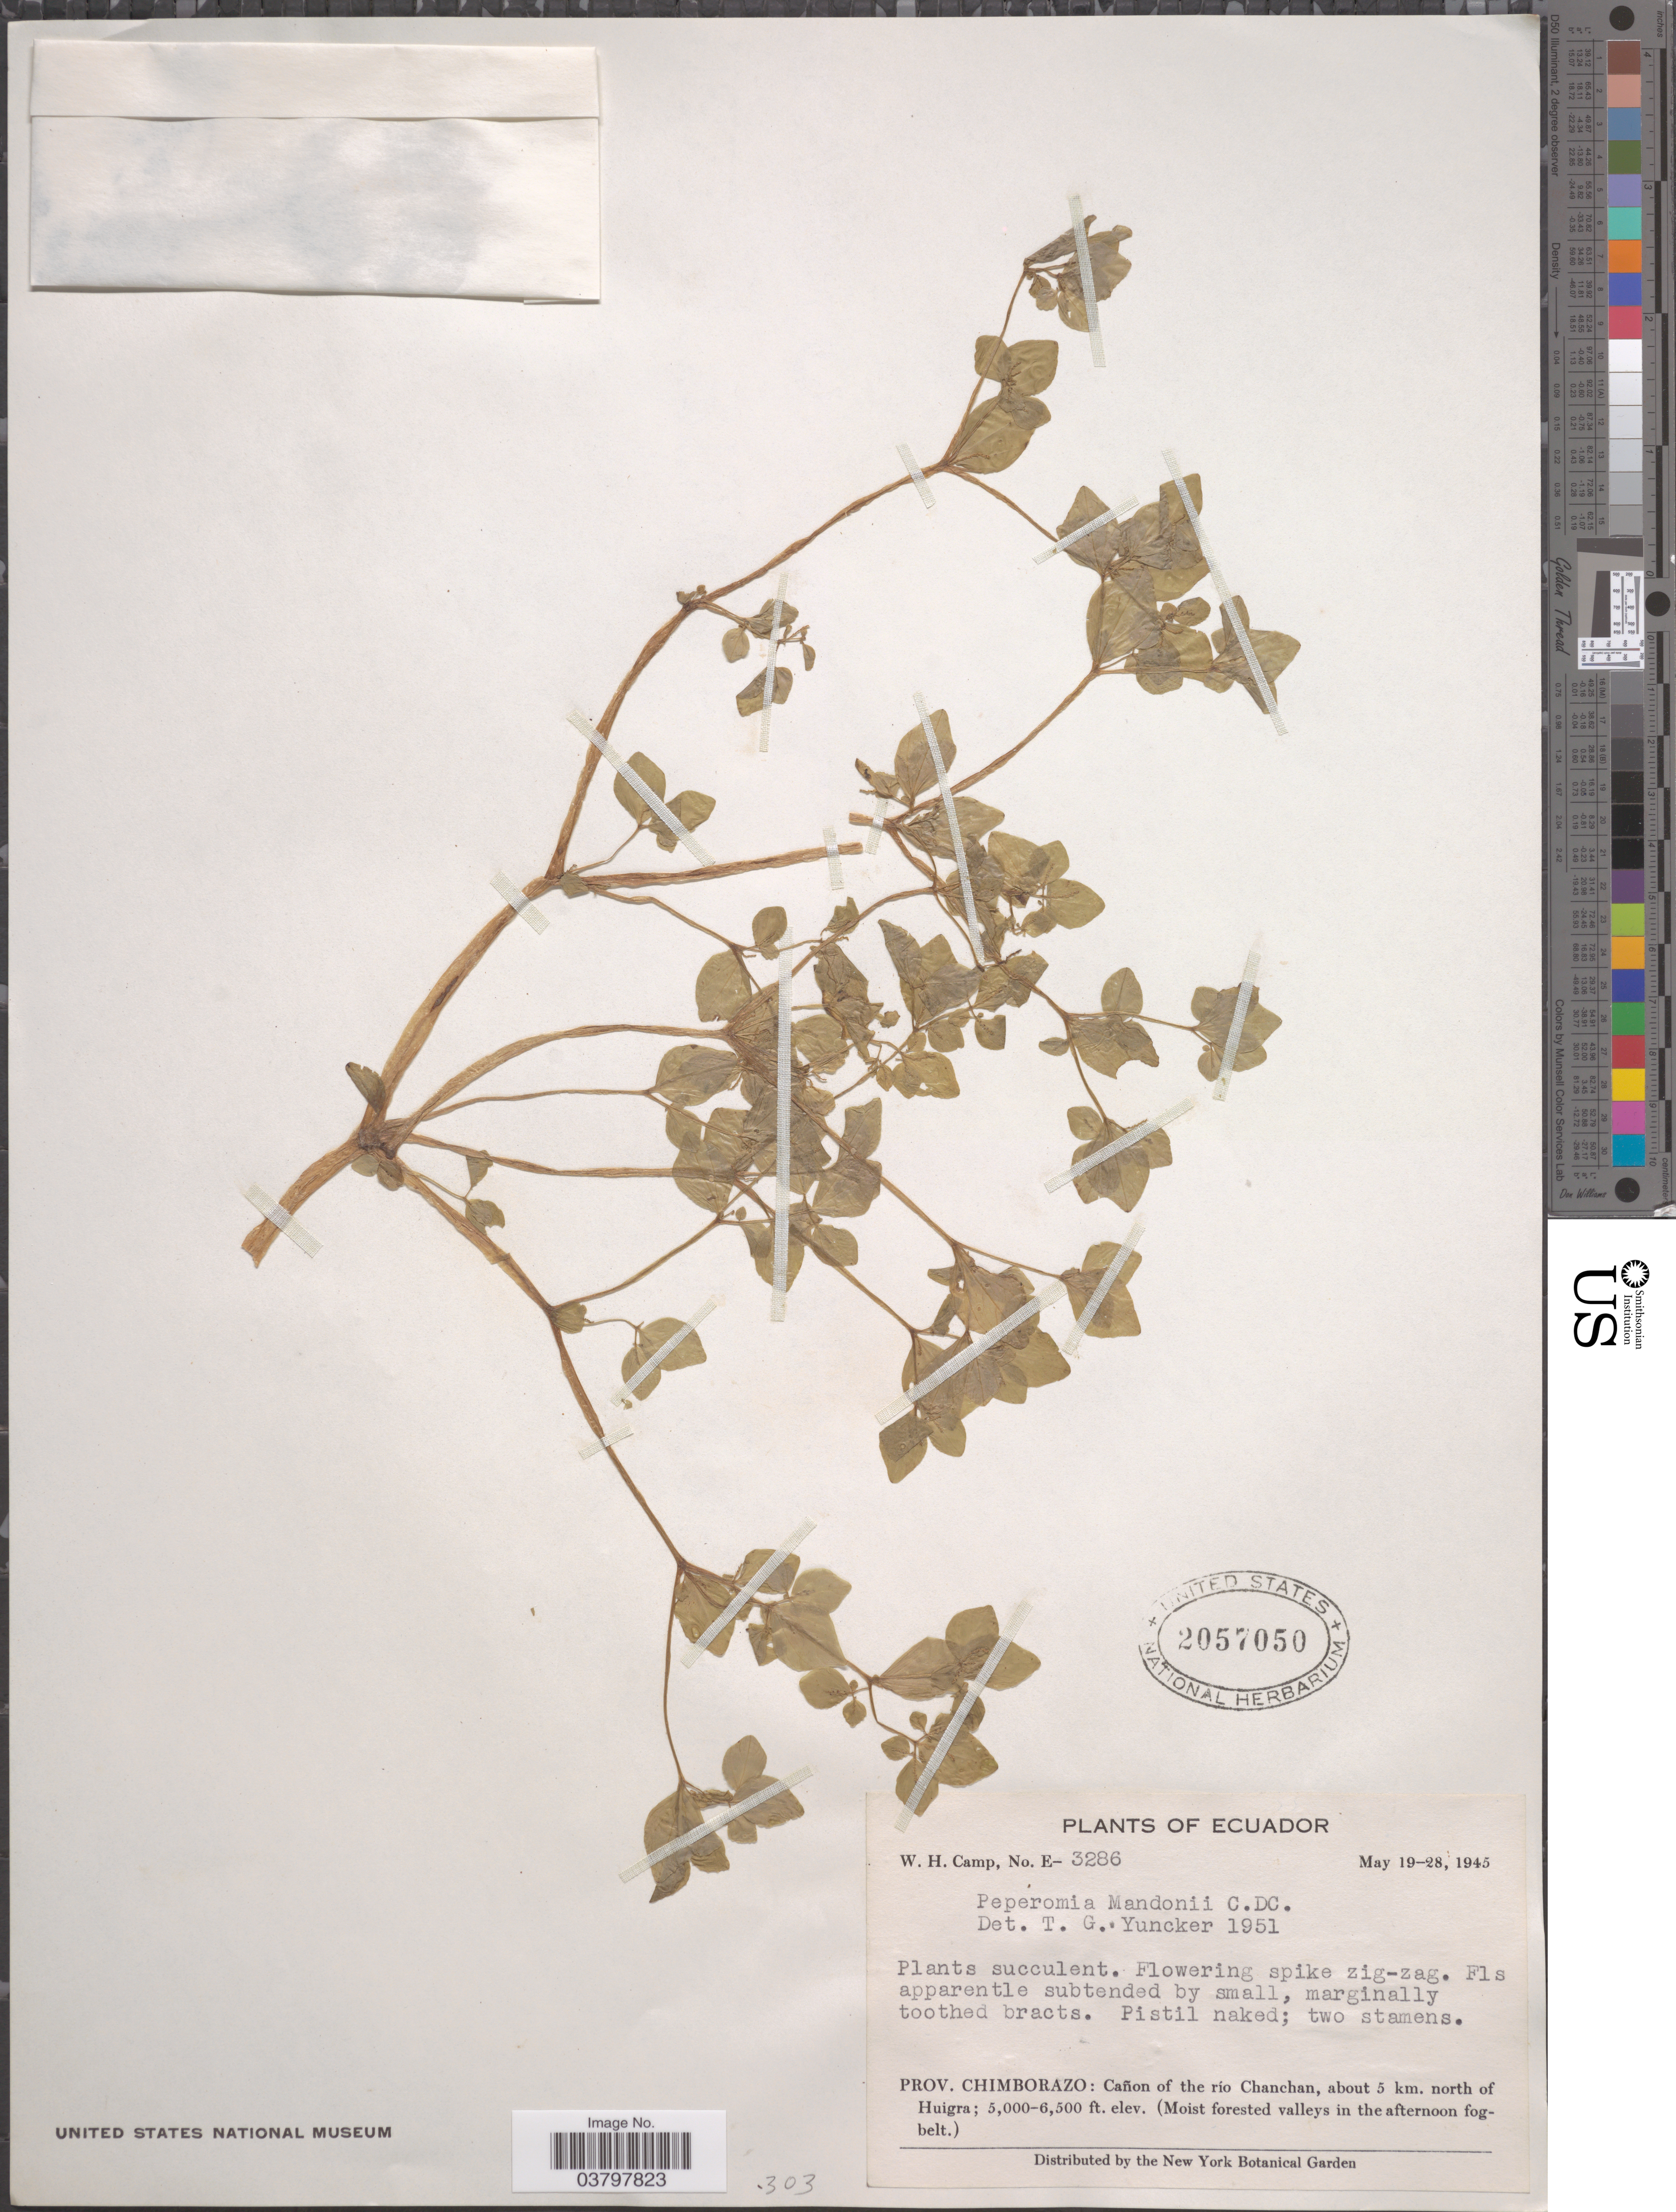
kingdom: Plantae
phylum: Tracheophyta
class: Magnoliopsida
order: Piperales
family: Piperaceae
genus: Peperomia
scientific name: Peperomia crystallina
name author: Ruiz & Pav.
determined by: Pino, Guillermo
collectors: W. H. Camp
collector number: E-3286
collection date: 1945-05-19/1945-05-28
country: Ecuador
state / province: Chimborazo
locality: Cañon of the río Chanchan, about 5 km. north of Huigra.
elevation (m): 1524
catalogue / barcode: US 2057050